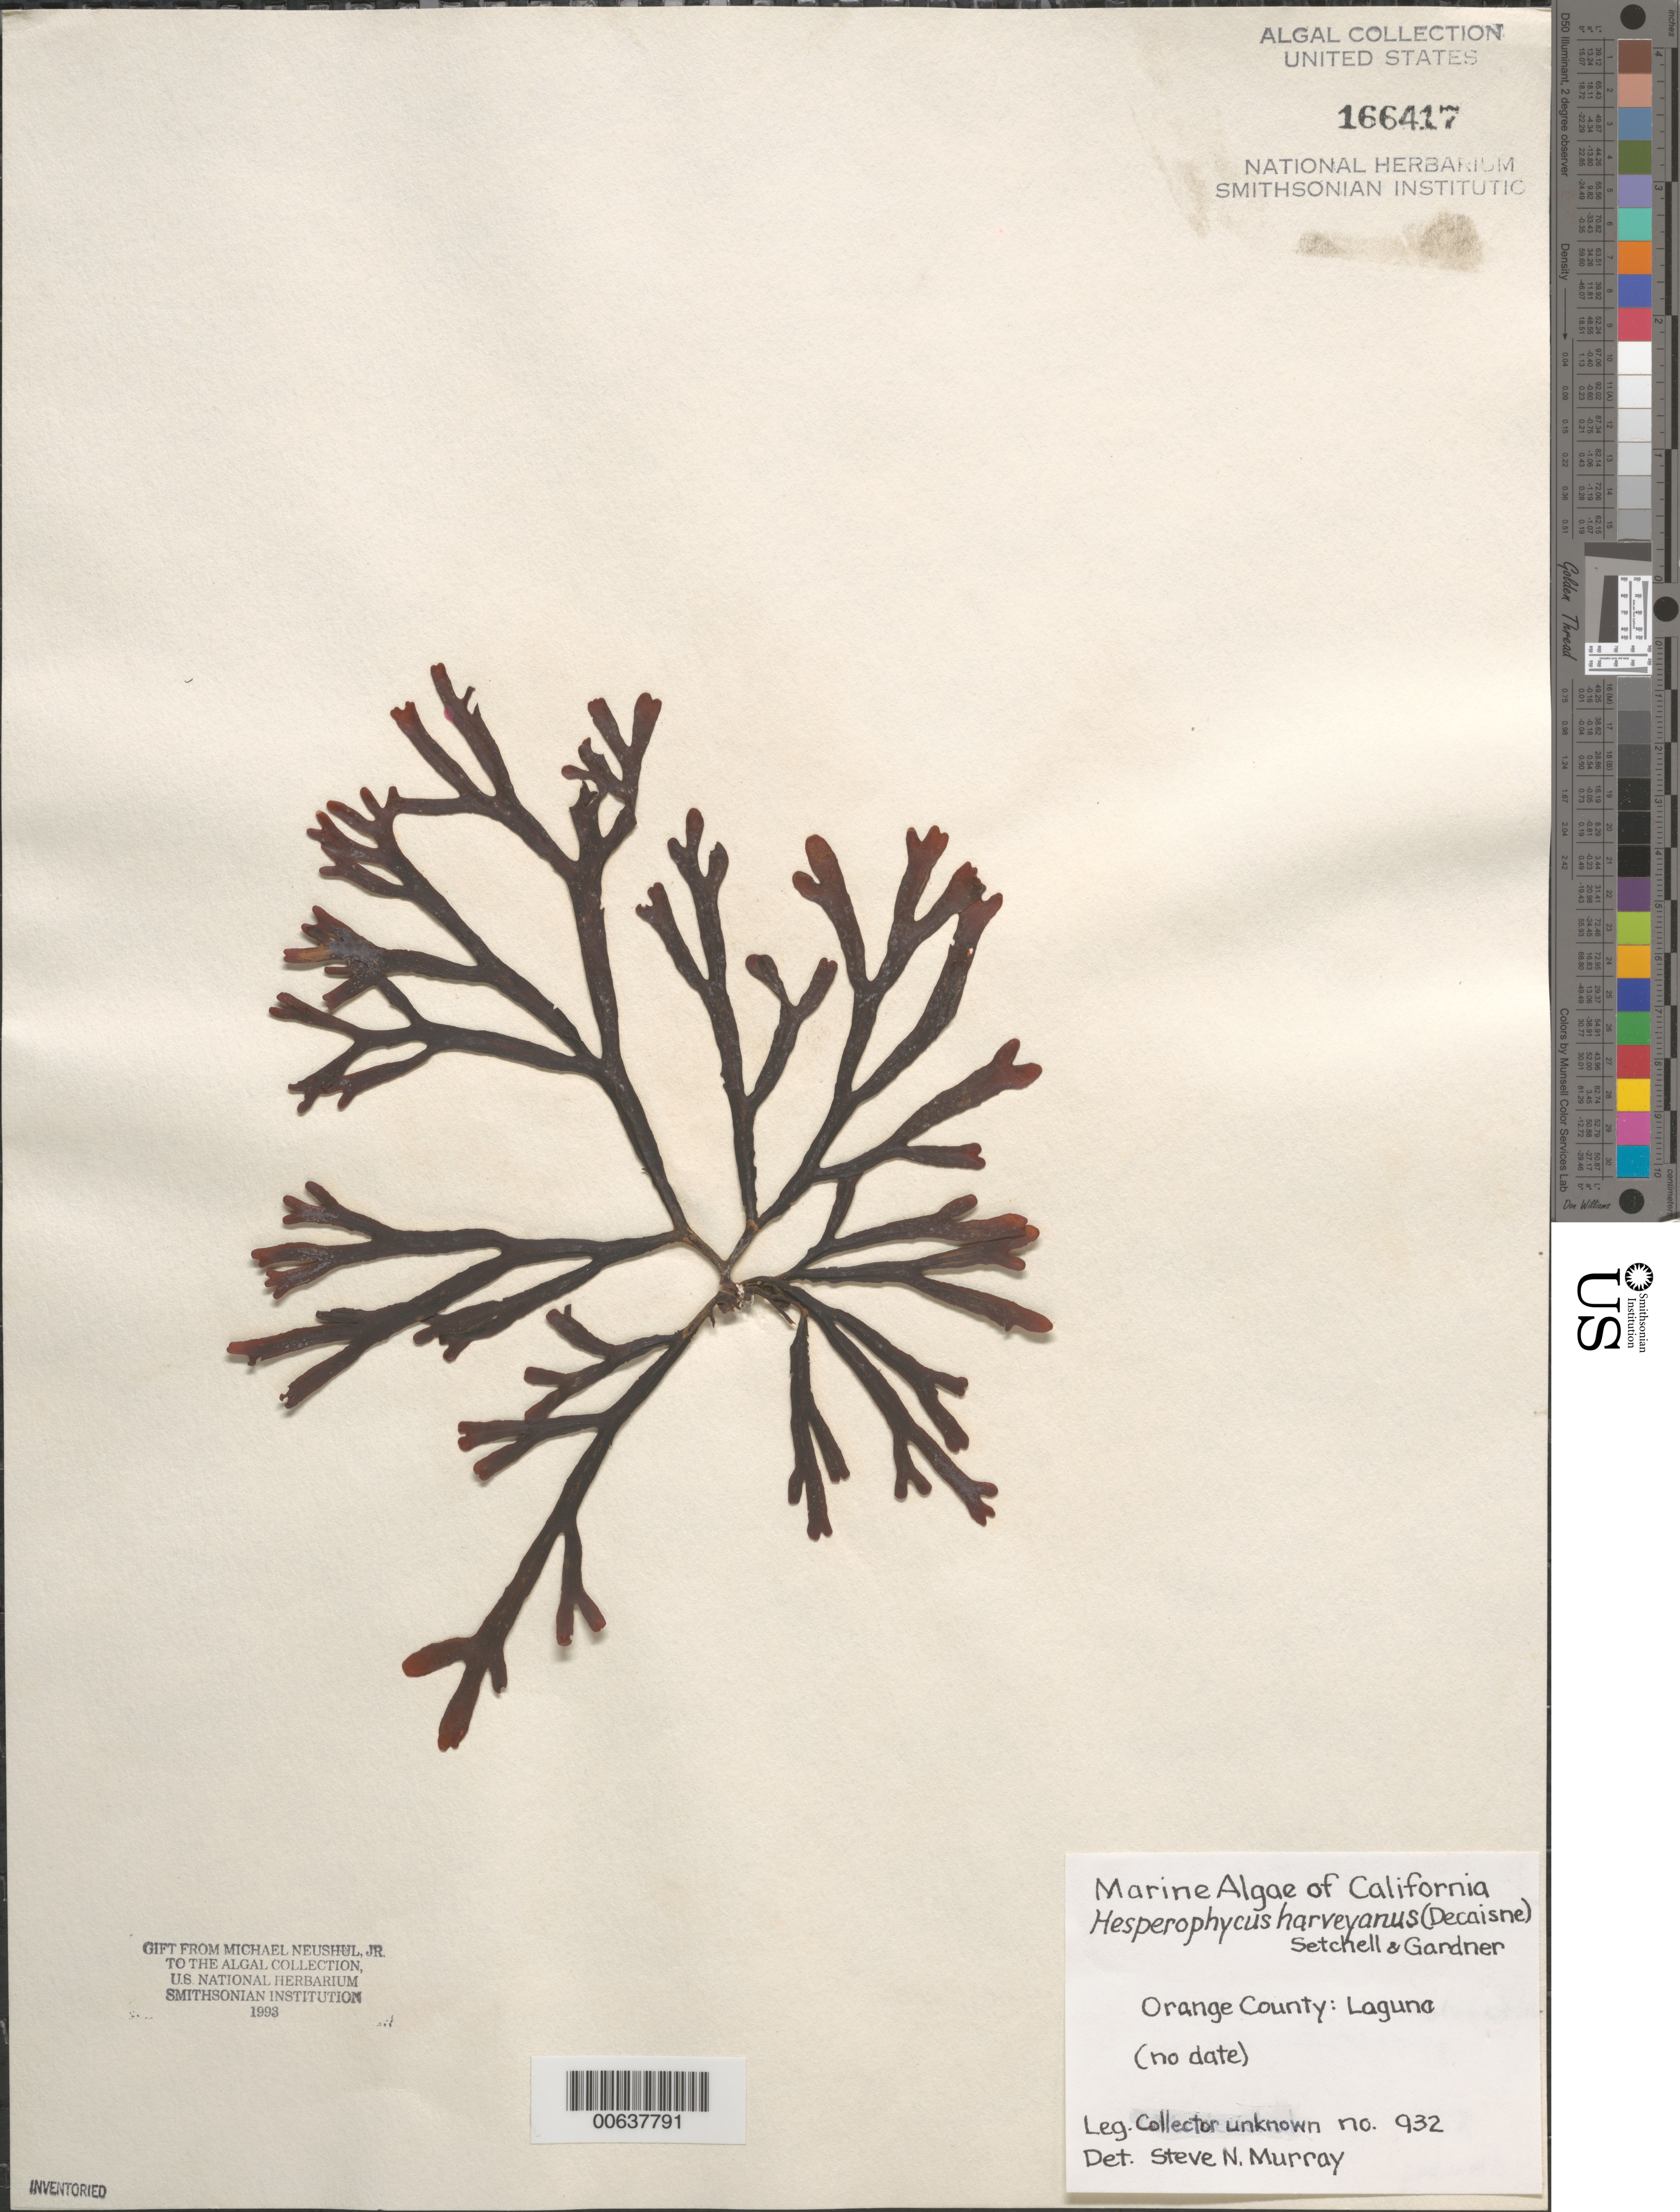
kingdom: Chromista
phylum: Ochrophyta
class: Phaeophyceae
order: Fucales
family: Fucaceae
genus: Hesperophycus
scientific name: Hesperophycus harveyanus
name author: (Decne.) Setch. & N.L. Gardner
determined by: Murray, S. N.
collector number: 932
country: United States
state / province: California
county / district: Orange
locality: Laguna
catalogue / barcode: US 166417